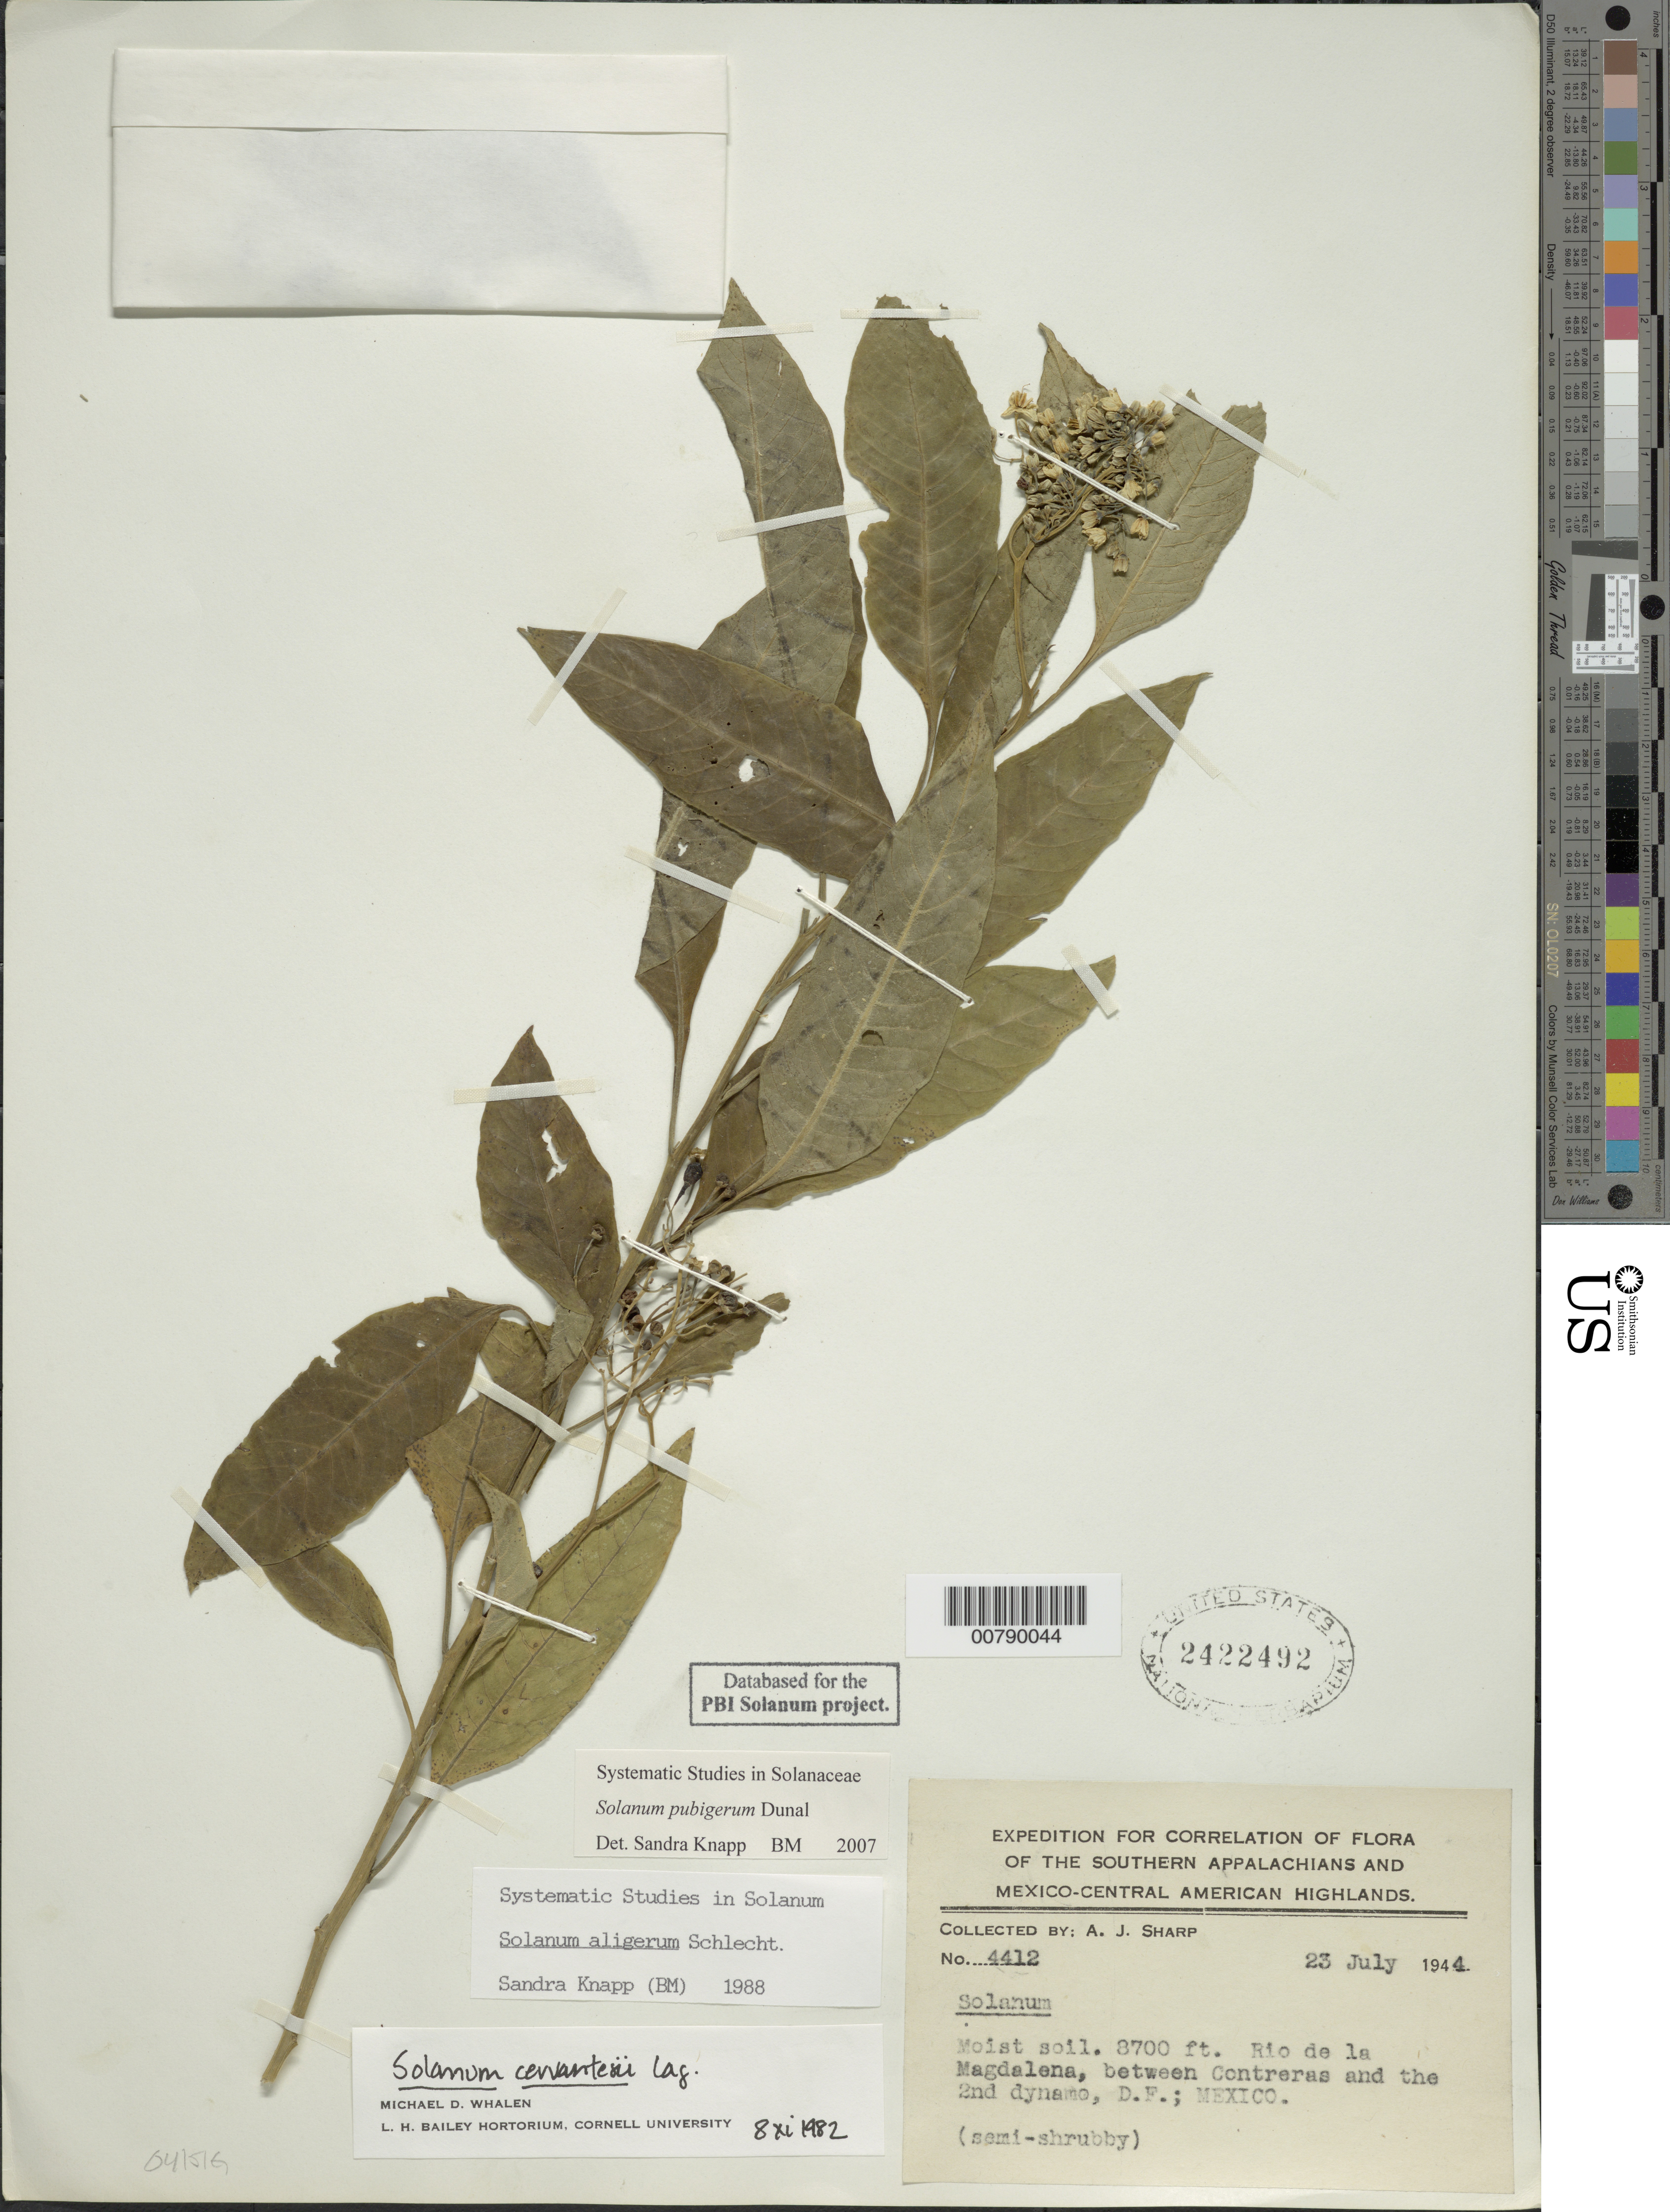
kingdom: Plantae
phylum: Tracheophyta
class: Magnoliopsida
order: Solanales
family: Solanaceae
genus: Solanum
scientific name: Solanum pubigerum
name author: Dunal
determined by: Knapp, S. D.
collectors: A. J. Sharp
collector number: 4412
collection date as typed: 23 Jul 1944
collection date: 1944-07-23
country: Mexico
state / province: Distrito Federal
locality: Rio de la Magdalena, between Contreras and the 2nd dynamo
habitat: moist soil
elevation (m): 2652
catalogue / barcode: US 2422492